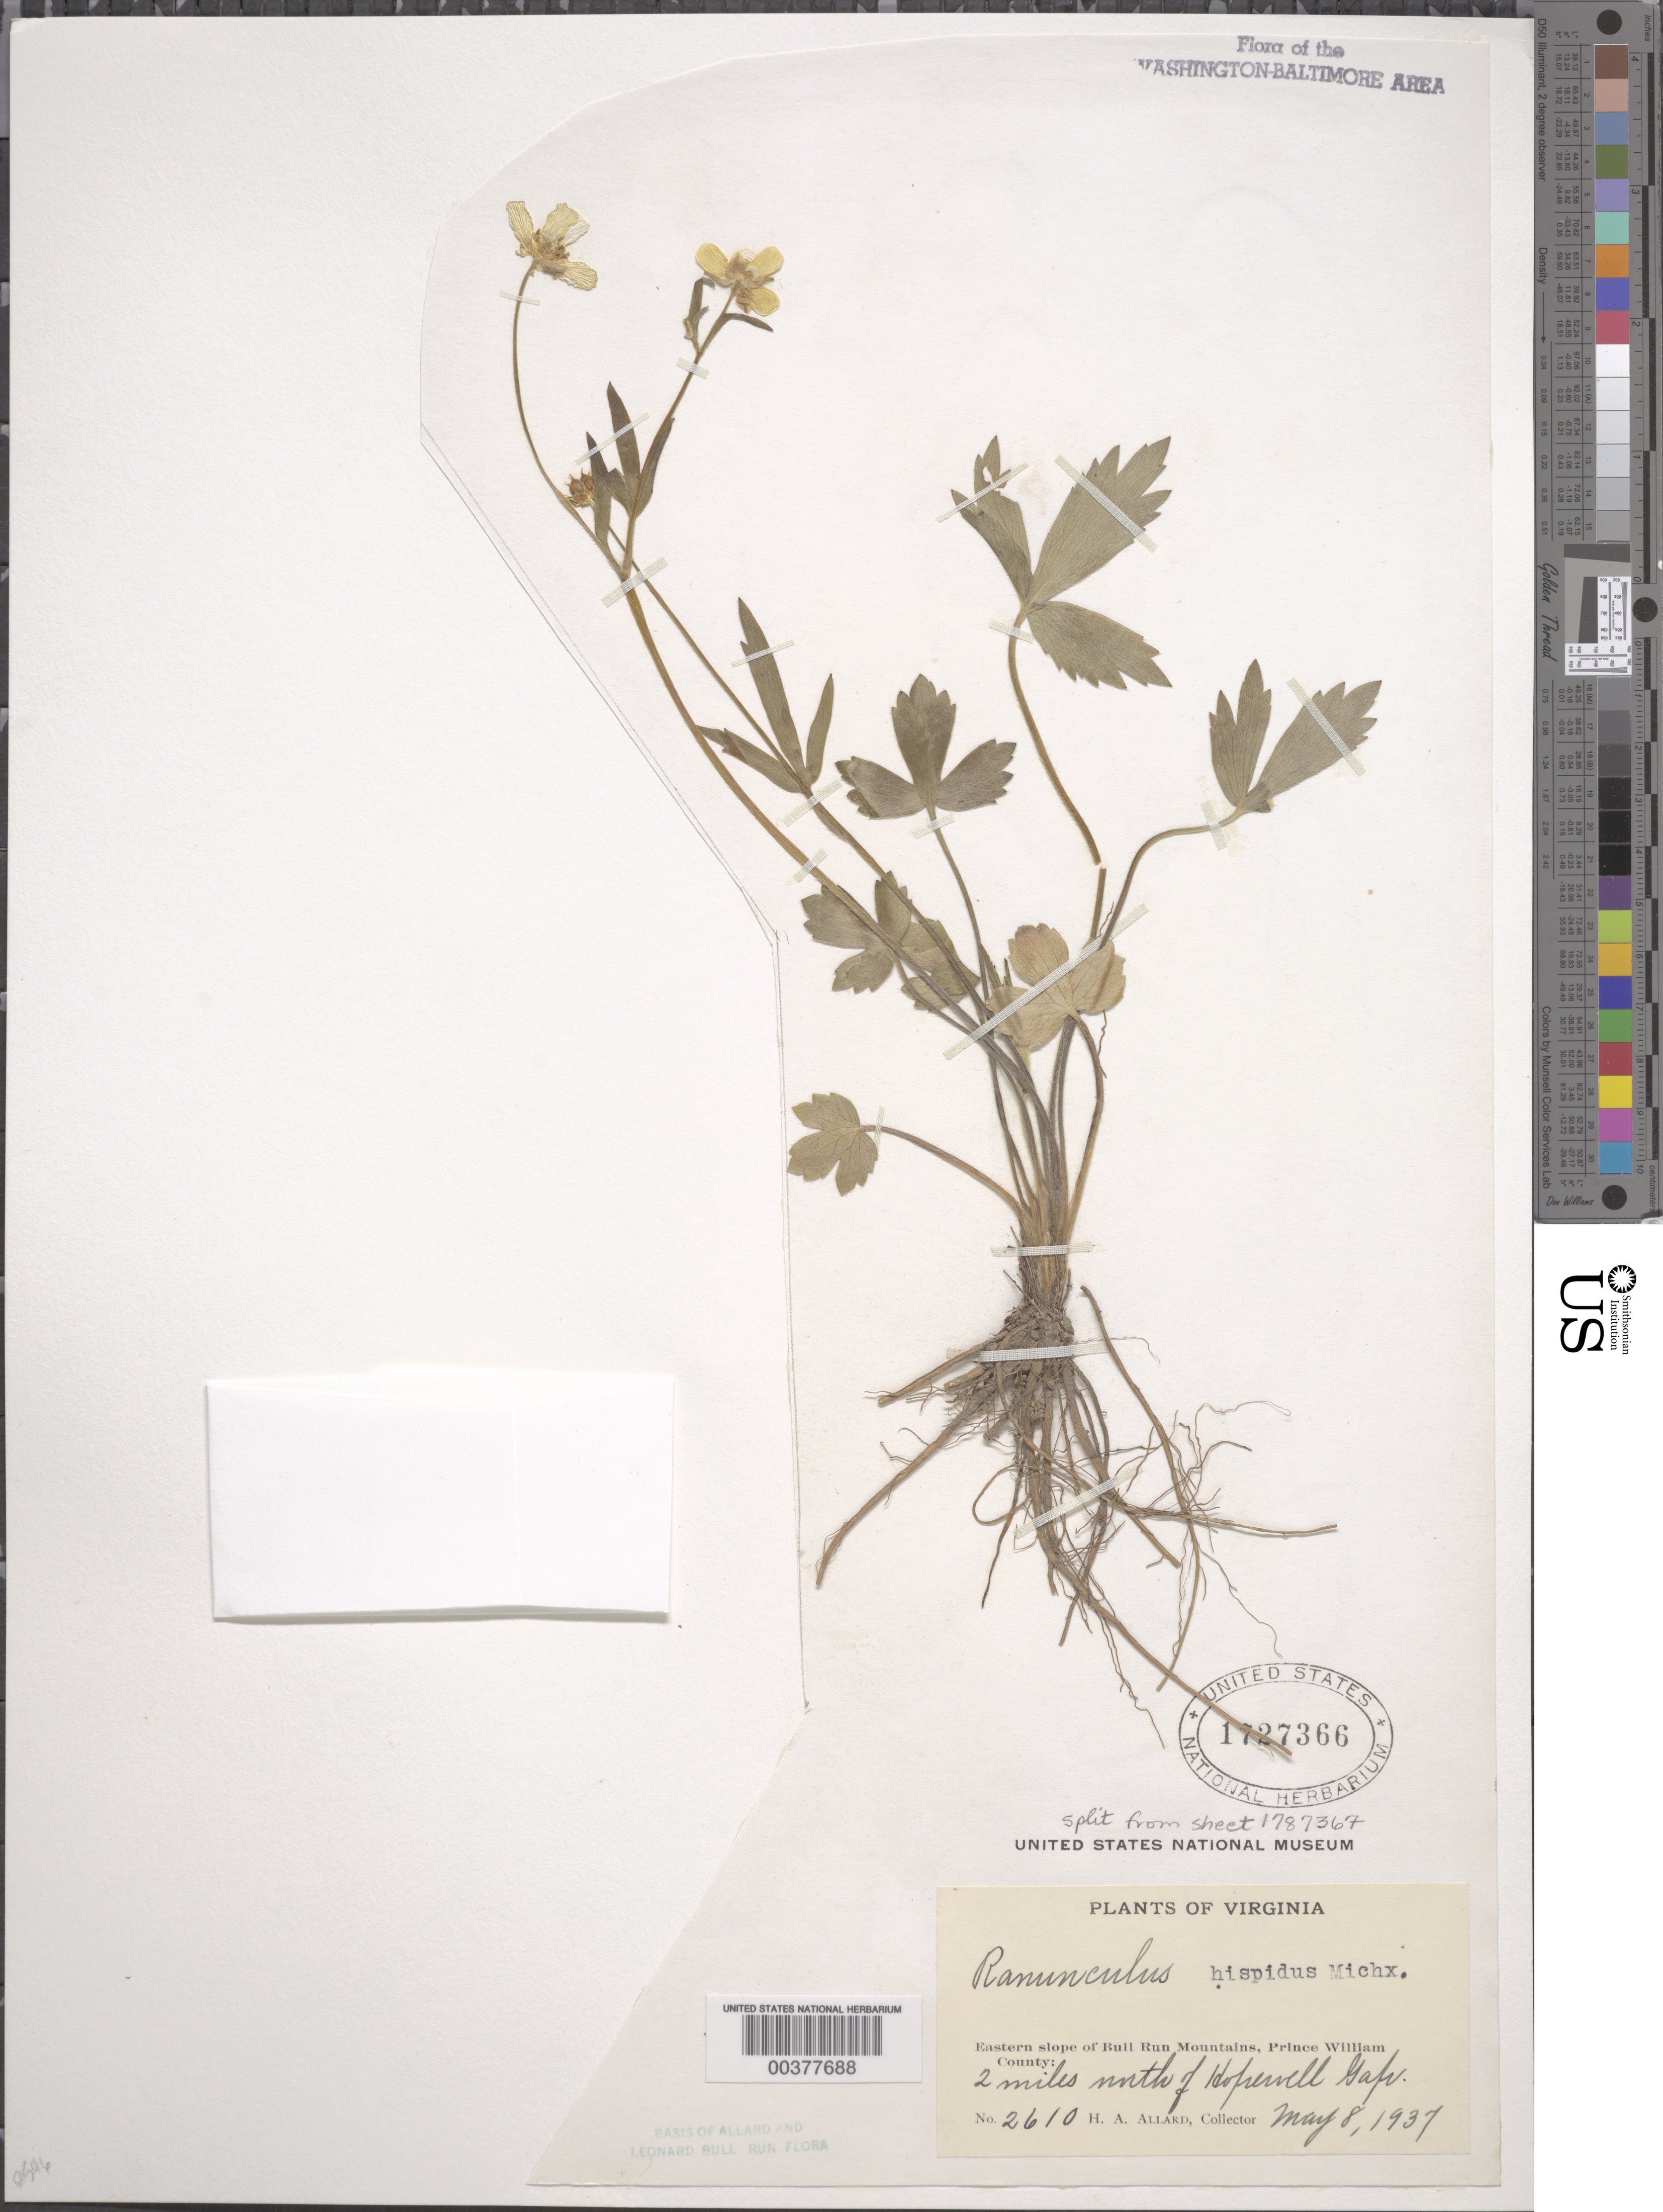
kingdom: Plantae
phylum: Tracheophyta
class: Magnoliopsida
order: Ranunculales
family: Ranunculaceae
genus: Ranunculus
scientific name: Ranunculus hispidus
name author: Michx.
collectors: H. A. Allard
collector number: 2610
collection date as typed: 08 May 1937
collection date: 1937-05-08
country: United States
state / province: Virginia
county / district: Prince William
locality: North of Hopewell Gap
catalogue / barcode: US 1727366